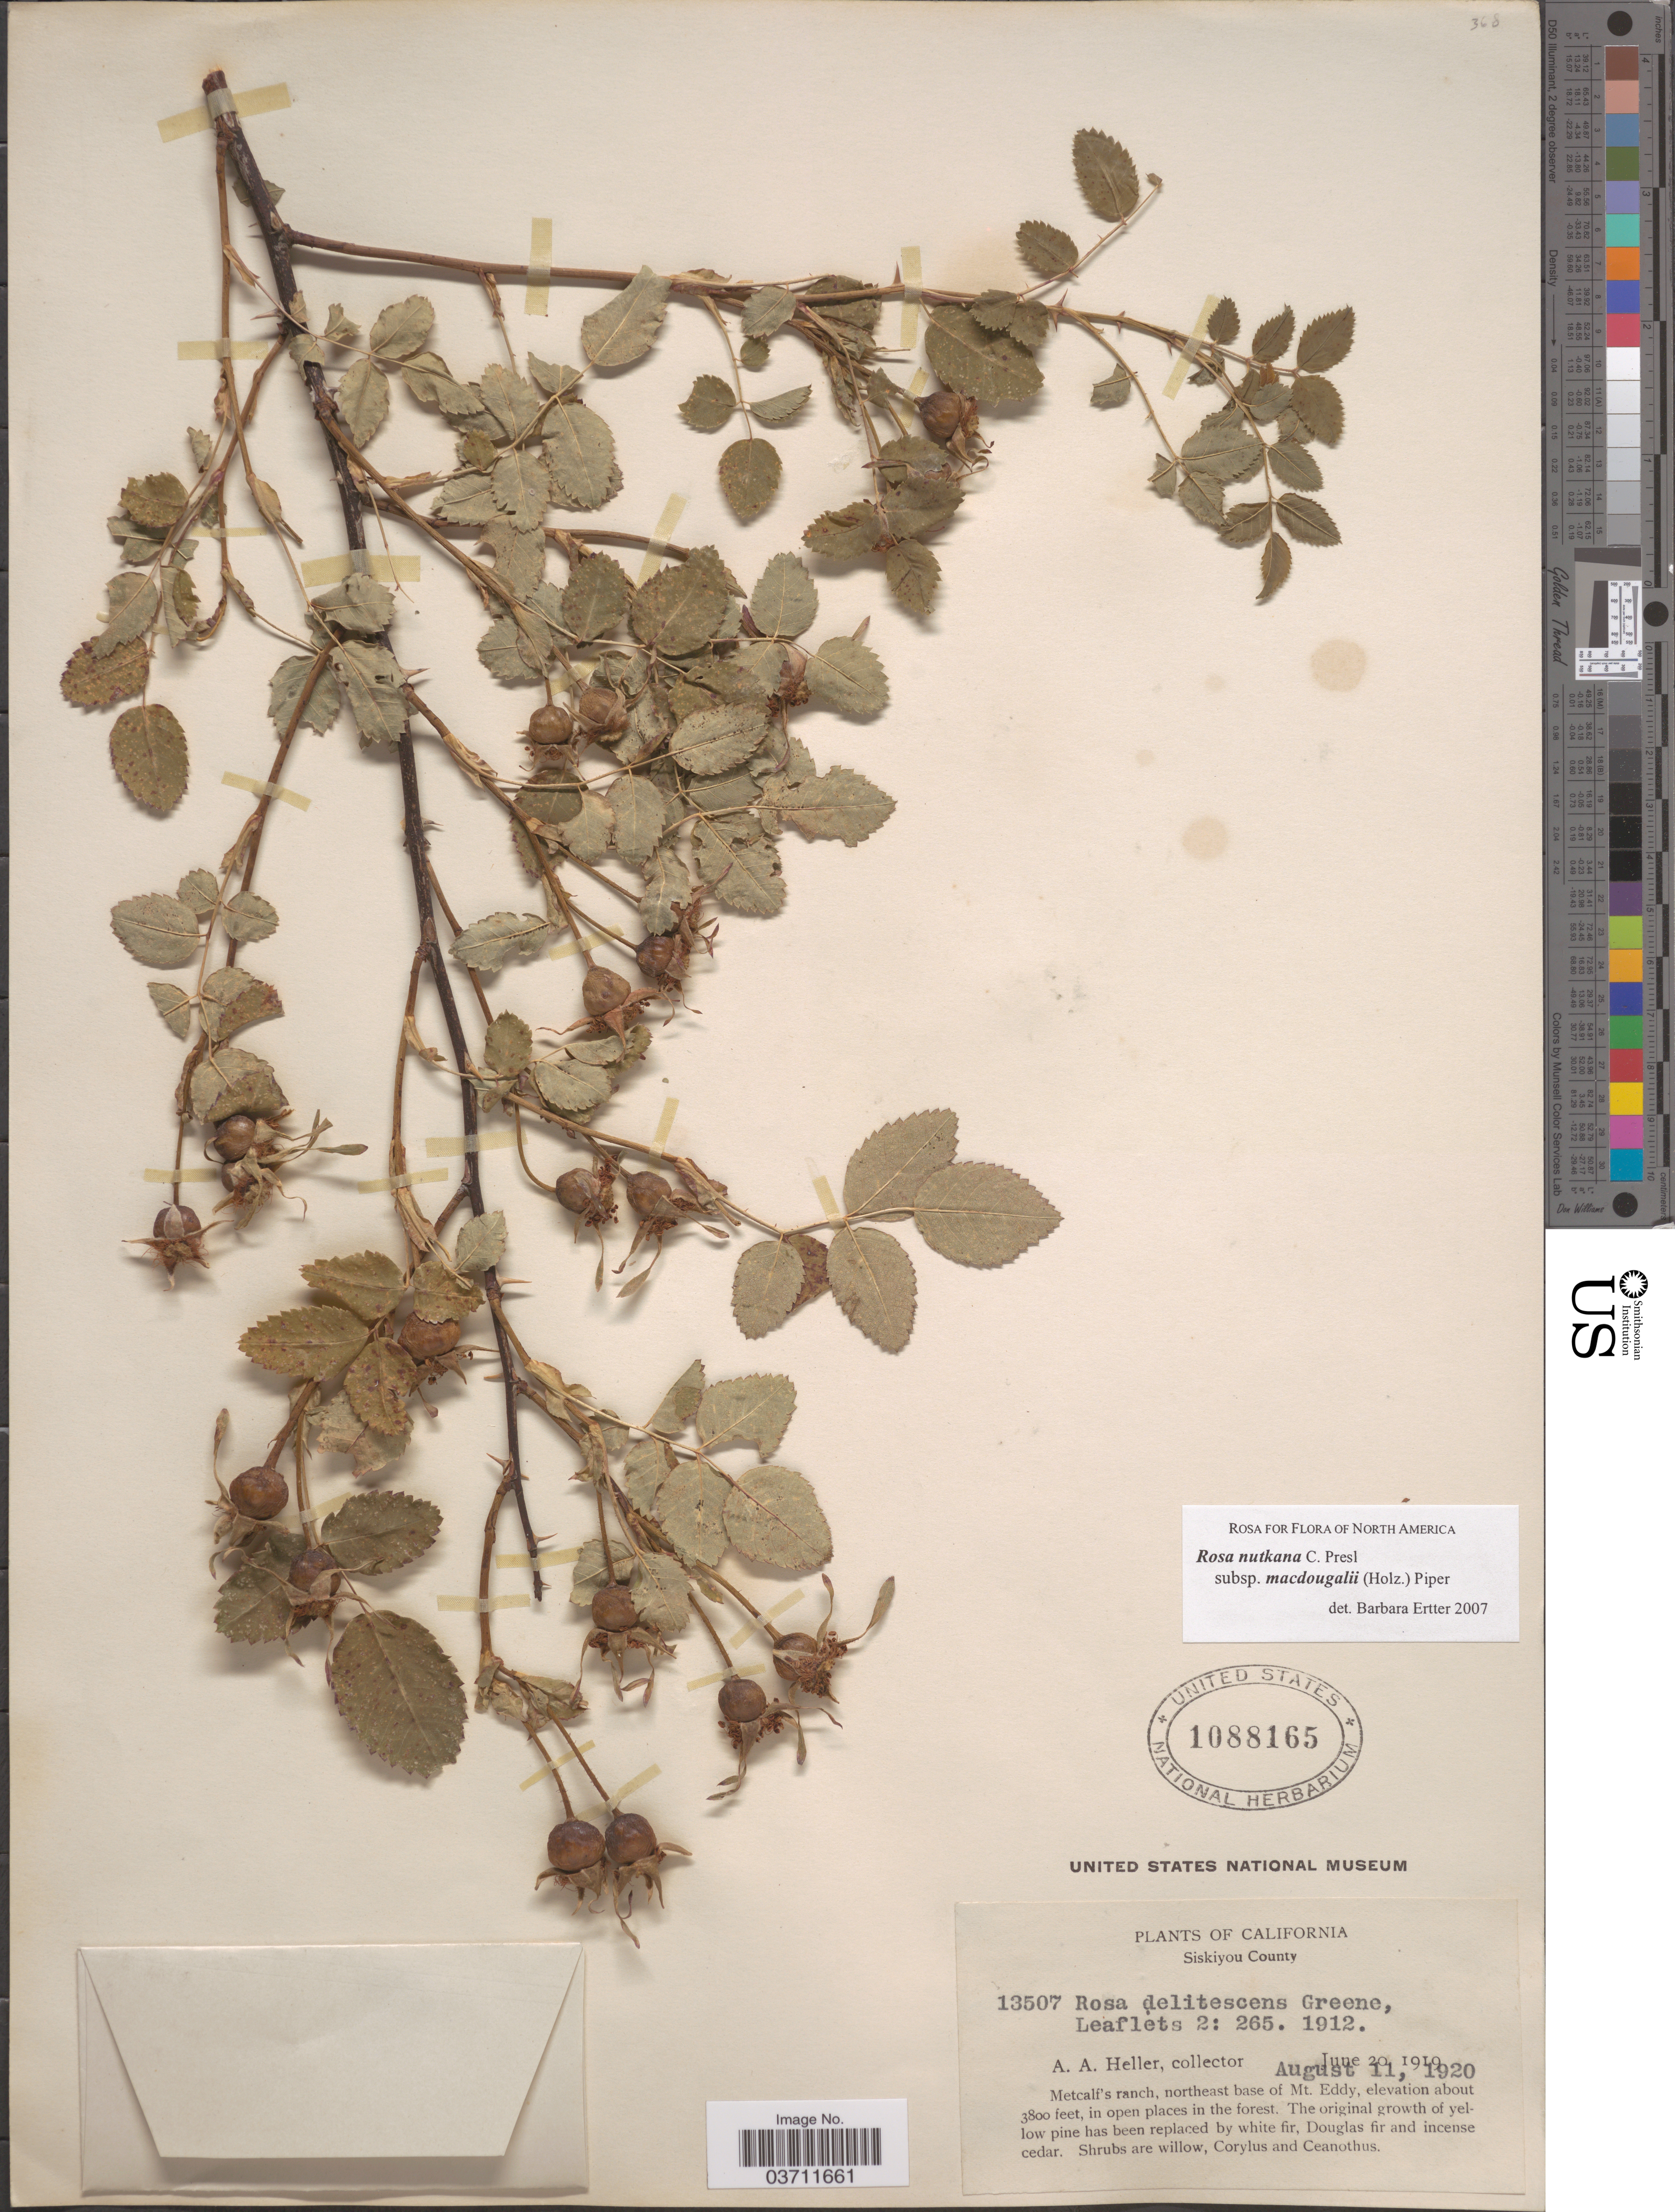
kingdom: Plantae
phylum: Tracheophyta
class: Magnoliopsida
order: Rosales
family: Rosaceae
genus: Rosa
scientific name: Rosa nutkana subsp. macdougalii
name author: (Holz.) Piper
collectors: A. A. Heller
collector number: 13507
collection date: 1920-08-11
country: United States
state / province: California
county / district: Siskiyou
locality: Siskiyou County. Metcalf's ranch, northeast base of Mt. Eddy.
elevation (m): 1158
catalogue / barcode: US 1088165